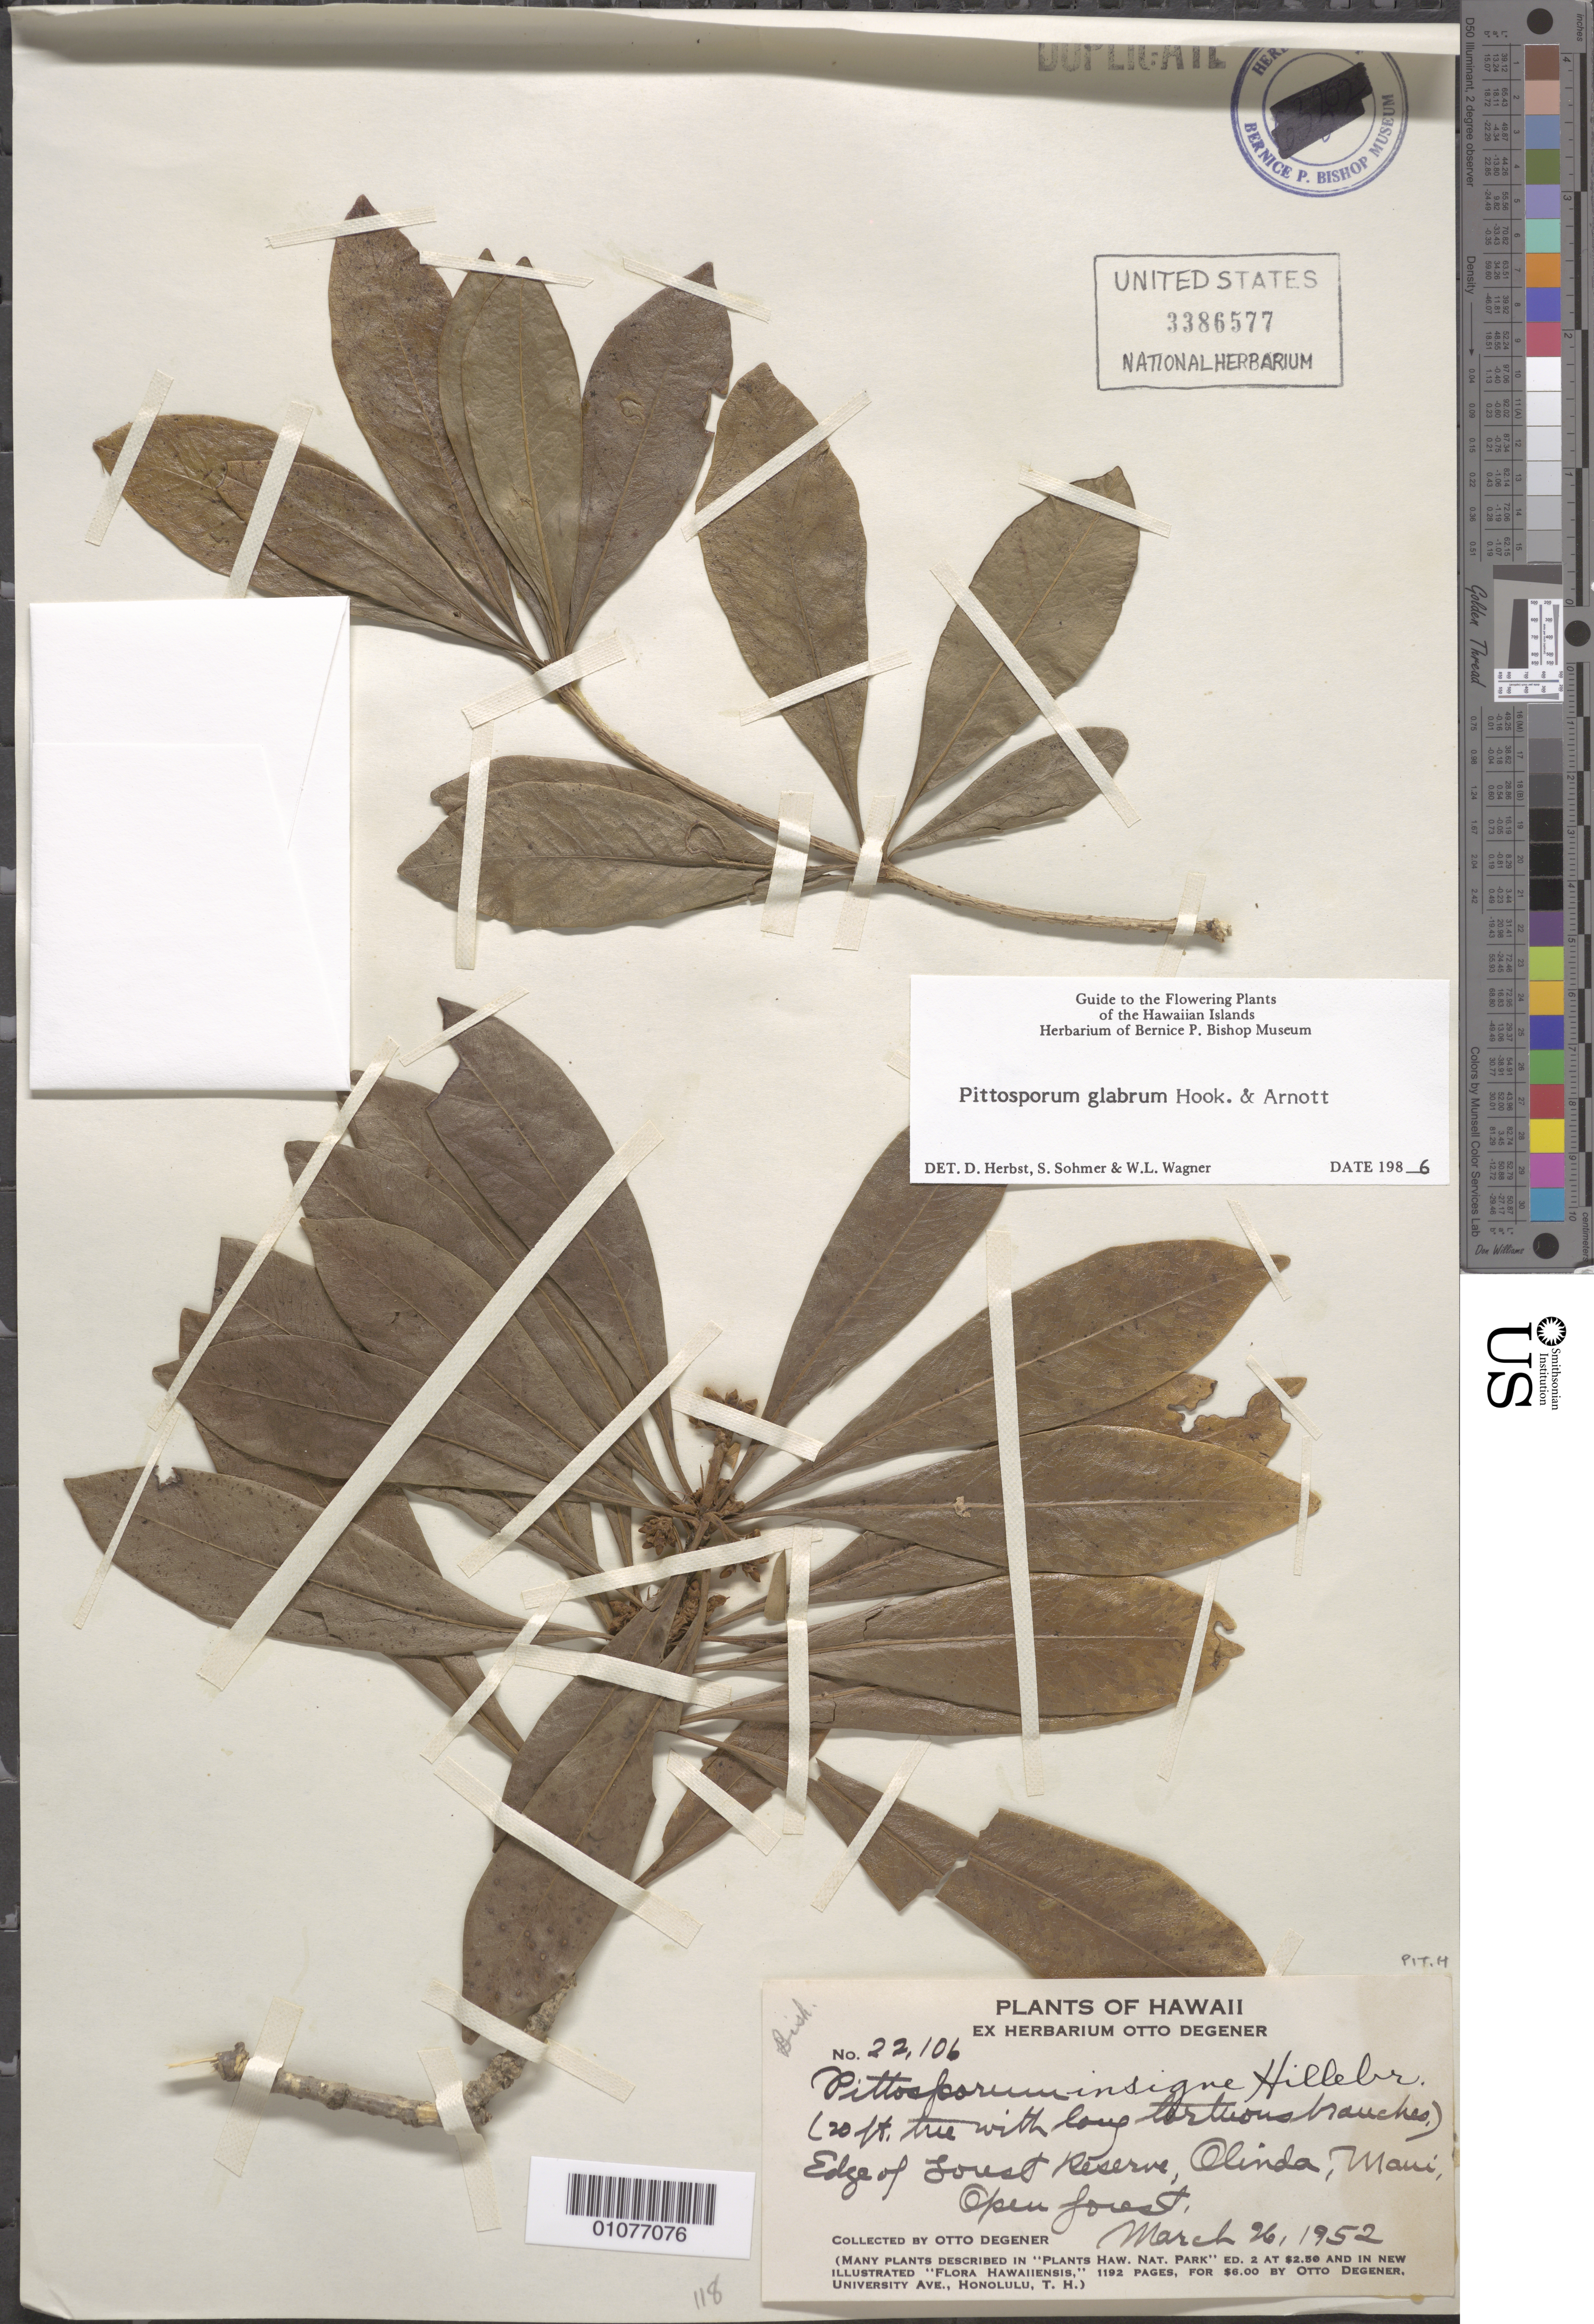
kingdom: Plantae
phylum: Tracheophyta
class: Magnoliopsida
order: Apiales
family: Pittosporaceae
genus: Pittosporum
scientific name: Pittosporum glabrum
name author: Hook. & Arn.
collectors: O. Degener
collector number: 22106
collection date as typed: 26 Mar 1952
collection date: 1952-03-26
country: United States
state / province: Hawaii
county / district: Maui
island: Maui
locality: Edge of Forest Reserve, Olinda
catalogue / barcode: US 3386577